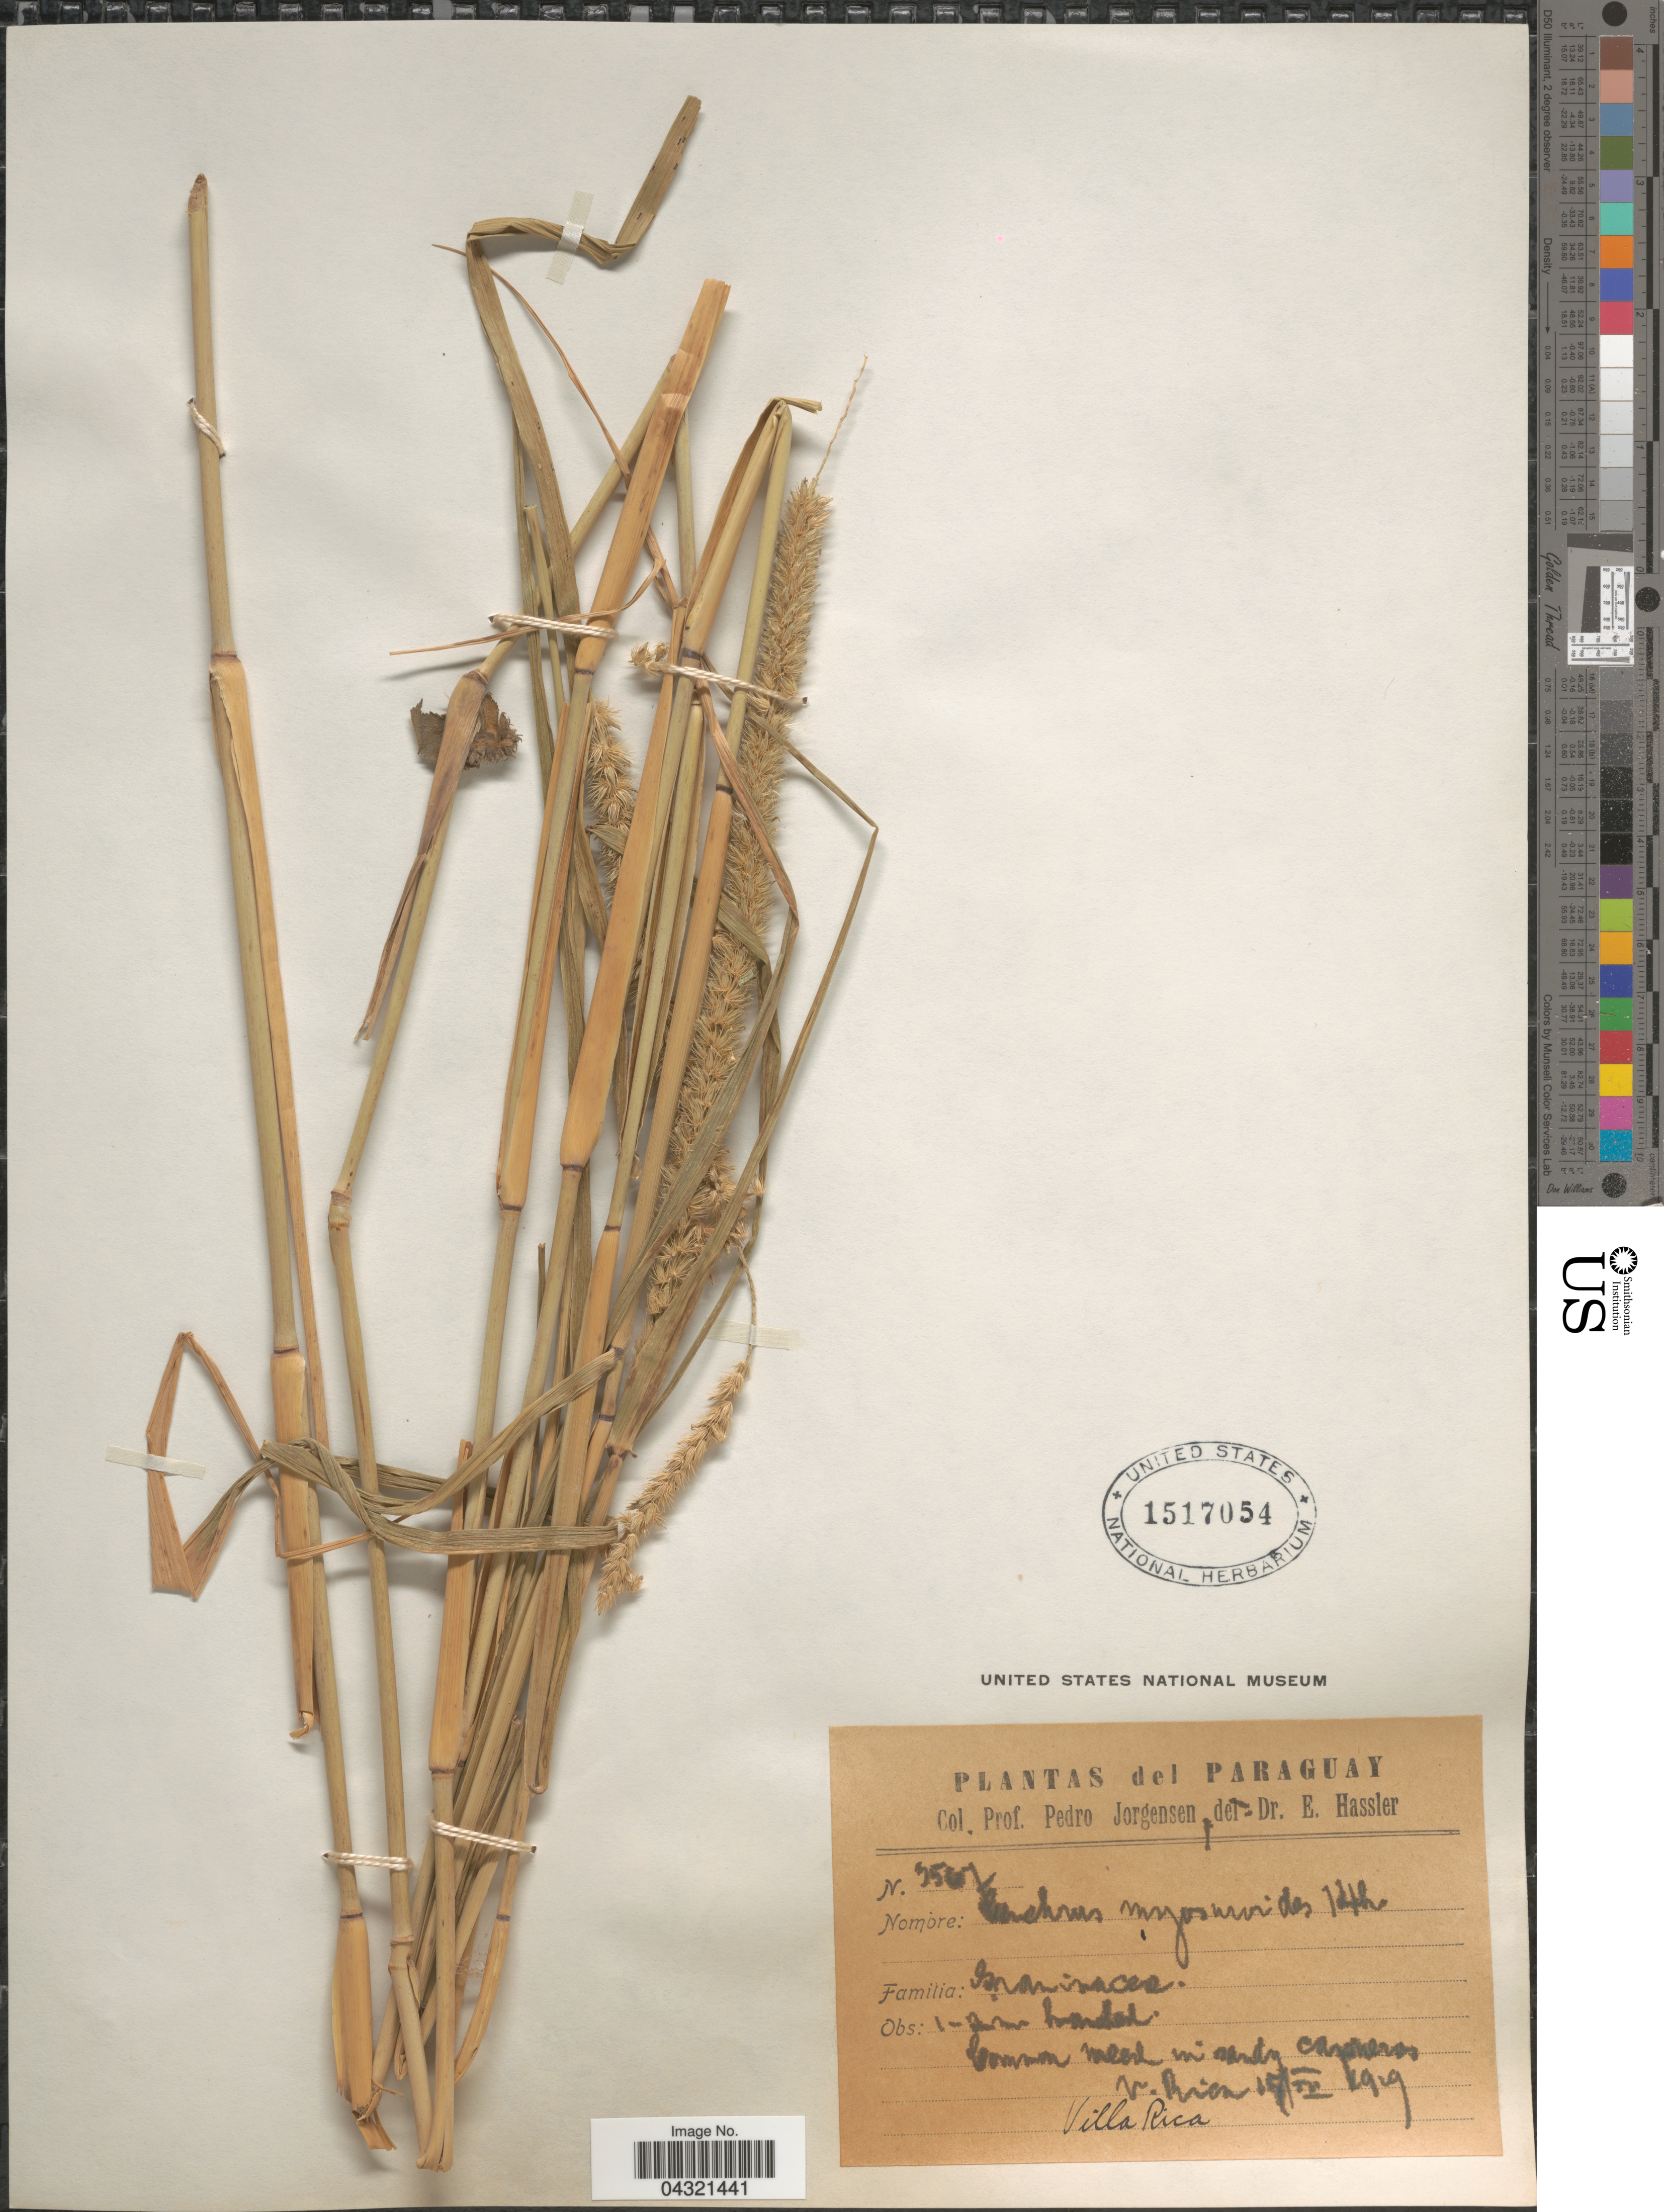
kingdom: Plantae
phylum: Tracheophyta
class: Liliopsida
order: Poales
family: Poaceae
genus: Cenchrus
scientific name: Cenchrus myosuroides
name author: Kunth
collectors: P. Jörgensen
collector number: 3507*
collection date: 1919-04-15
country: Paraguay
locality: Villa Rica.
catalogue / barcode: US 1517054